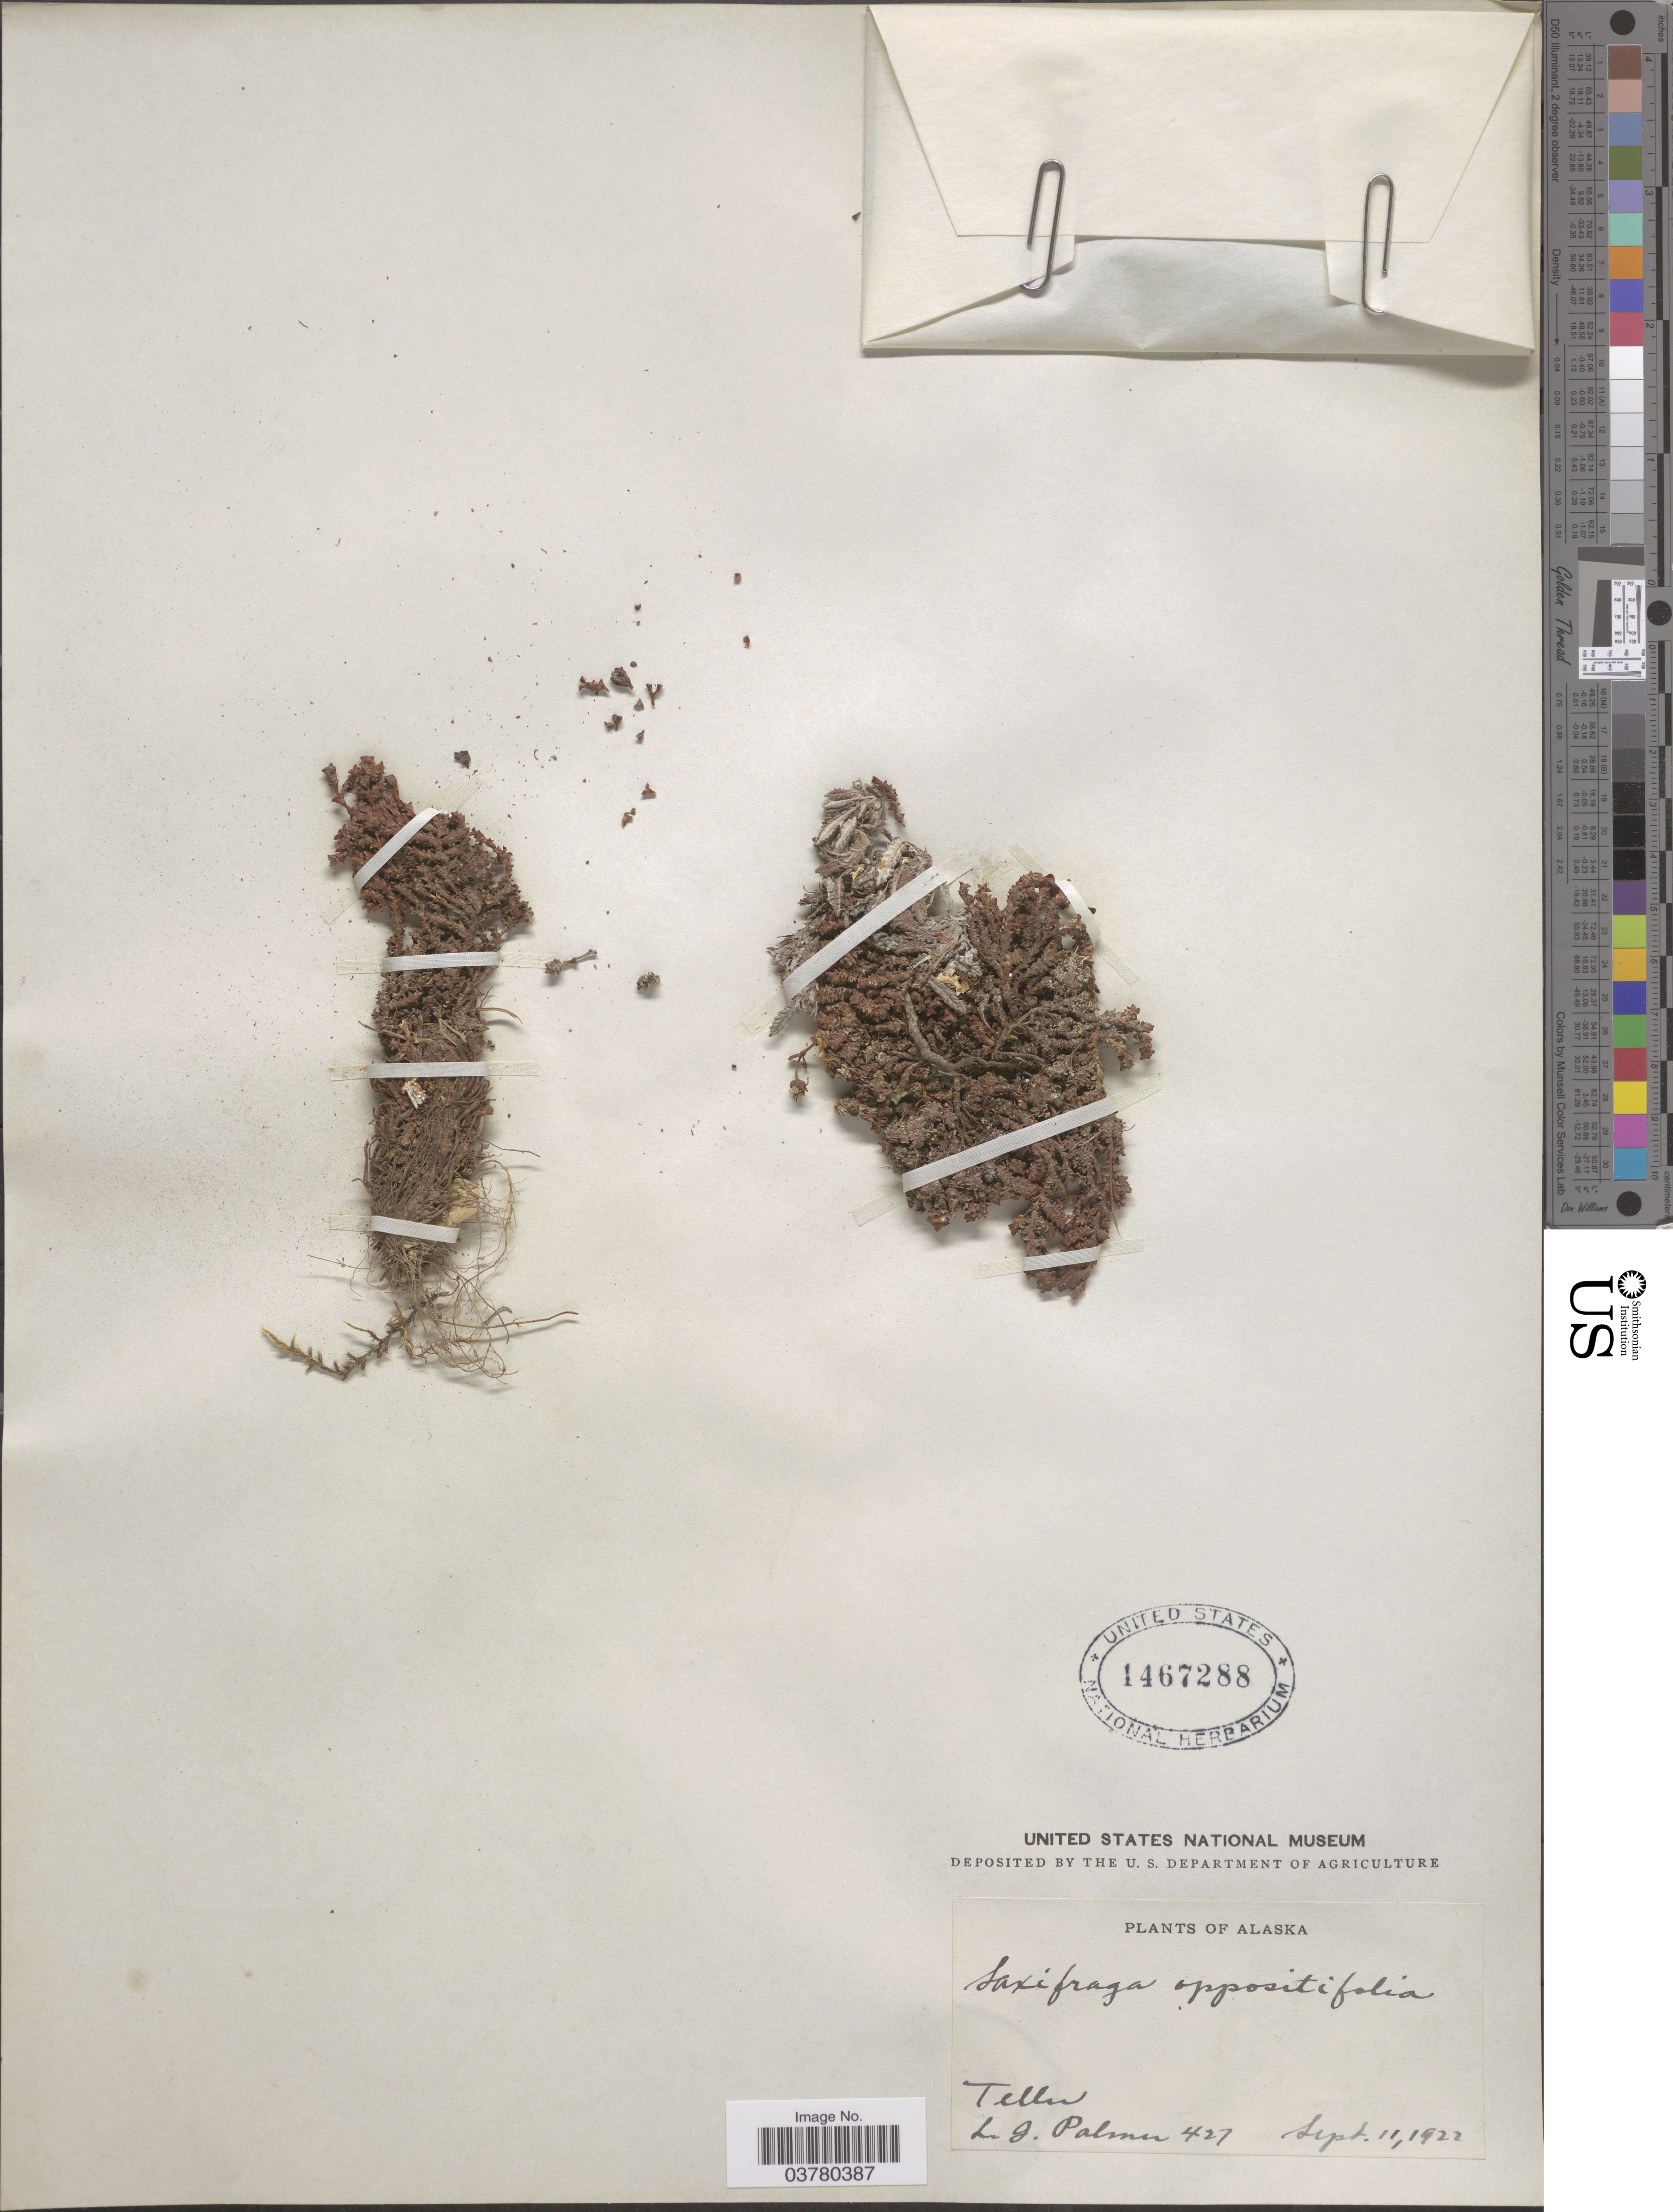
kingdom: Plantae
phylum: Tracheophyta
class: Magnoliopsida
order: Saxifragales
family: Saxifragaceae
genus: Saxifraga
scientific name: Saxifraga oppositifolia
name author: L.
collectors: L. G. Palmer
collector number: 427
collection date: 1922-09-11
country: United States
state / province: Alaska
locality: Teller.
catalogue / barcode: US 1467288